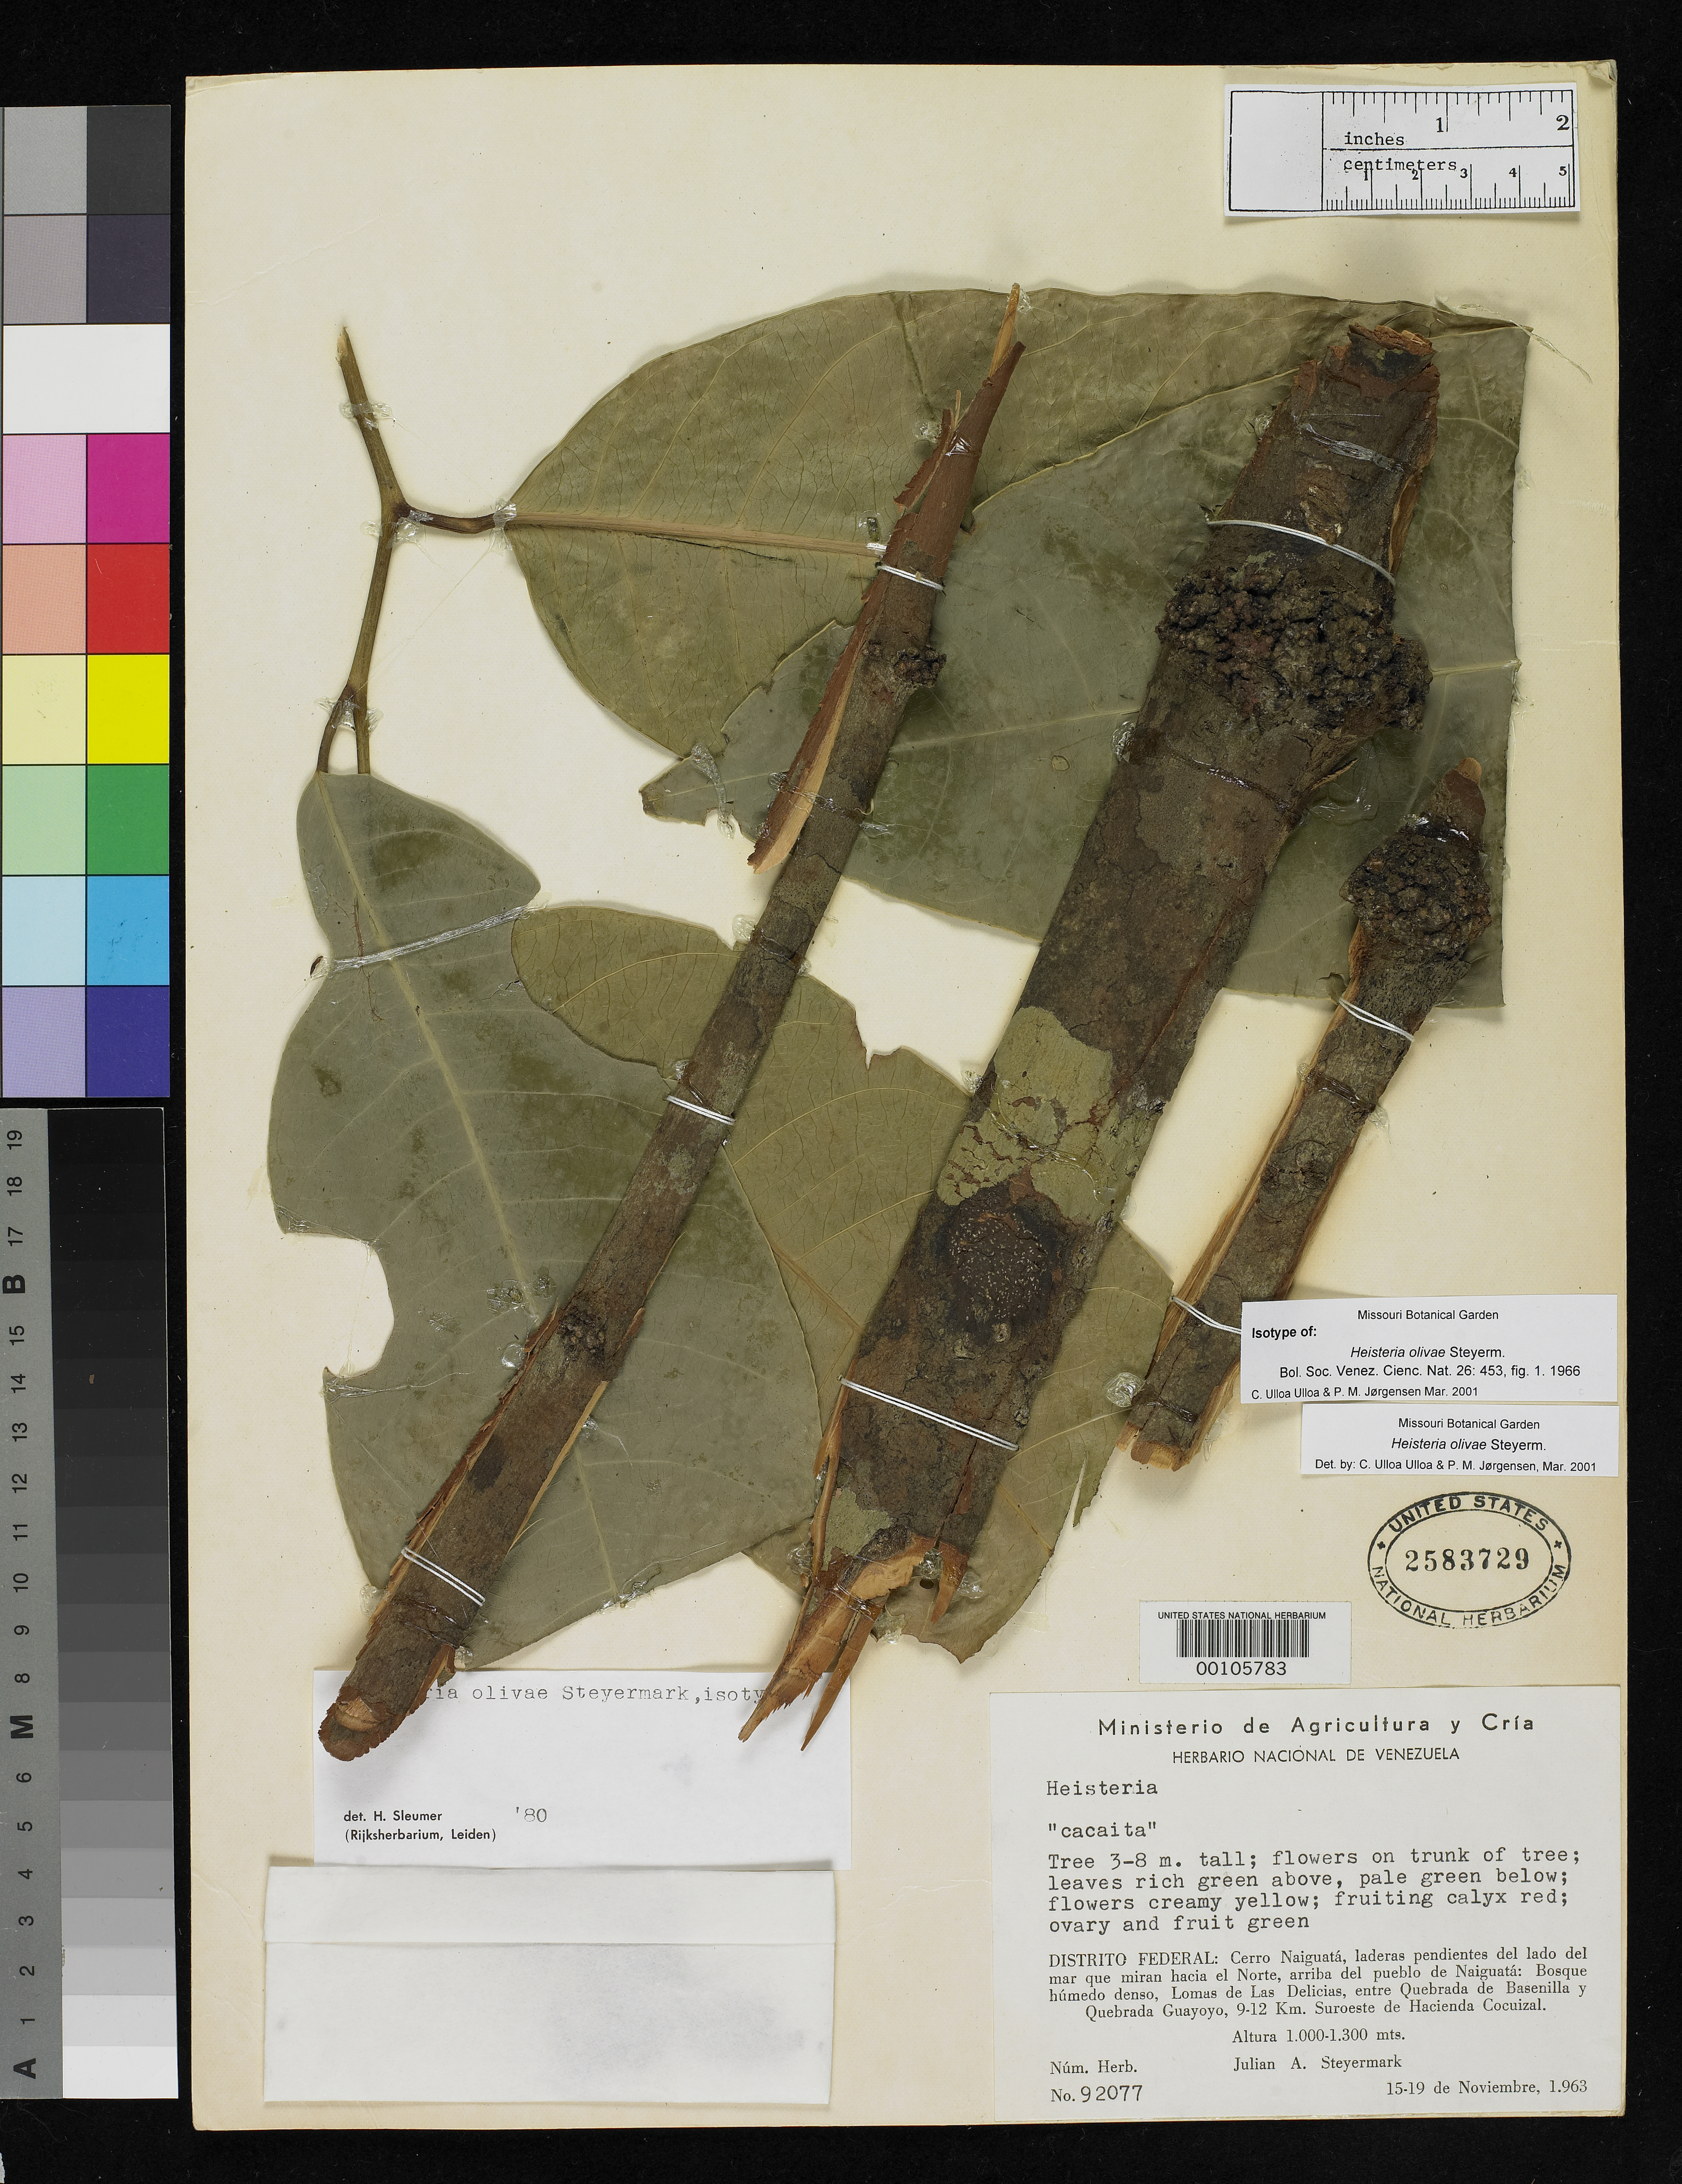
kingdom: Plantae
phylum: Tracheophyta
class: Magnoliopsida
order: Santalales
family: Erythropalaceae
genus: Heisteria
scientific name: Heisteria olivae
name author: Steyerm.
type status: Isotype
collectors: J. Steyermark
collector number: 92077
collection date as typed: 15 Nov 1963 to 19 Nov 1963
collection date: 1963-11-15/1963-11-19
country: Venezuela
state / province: Distrito Federal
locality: Cerro Naiguata, Loma de Las Delicias, southeast of Hacienda Cocuizal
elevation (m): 1000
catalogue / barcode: US 2583729